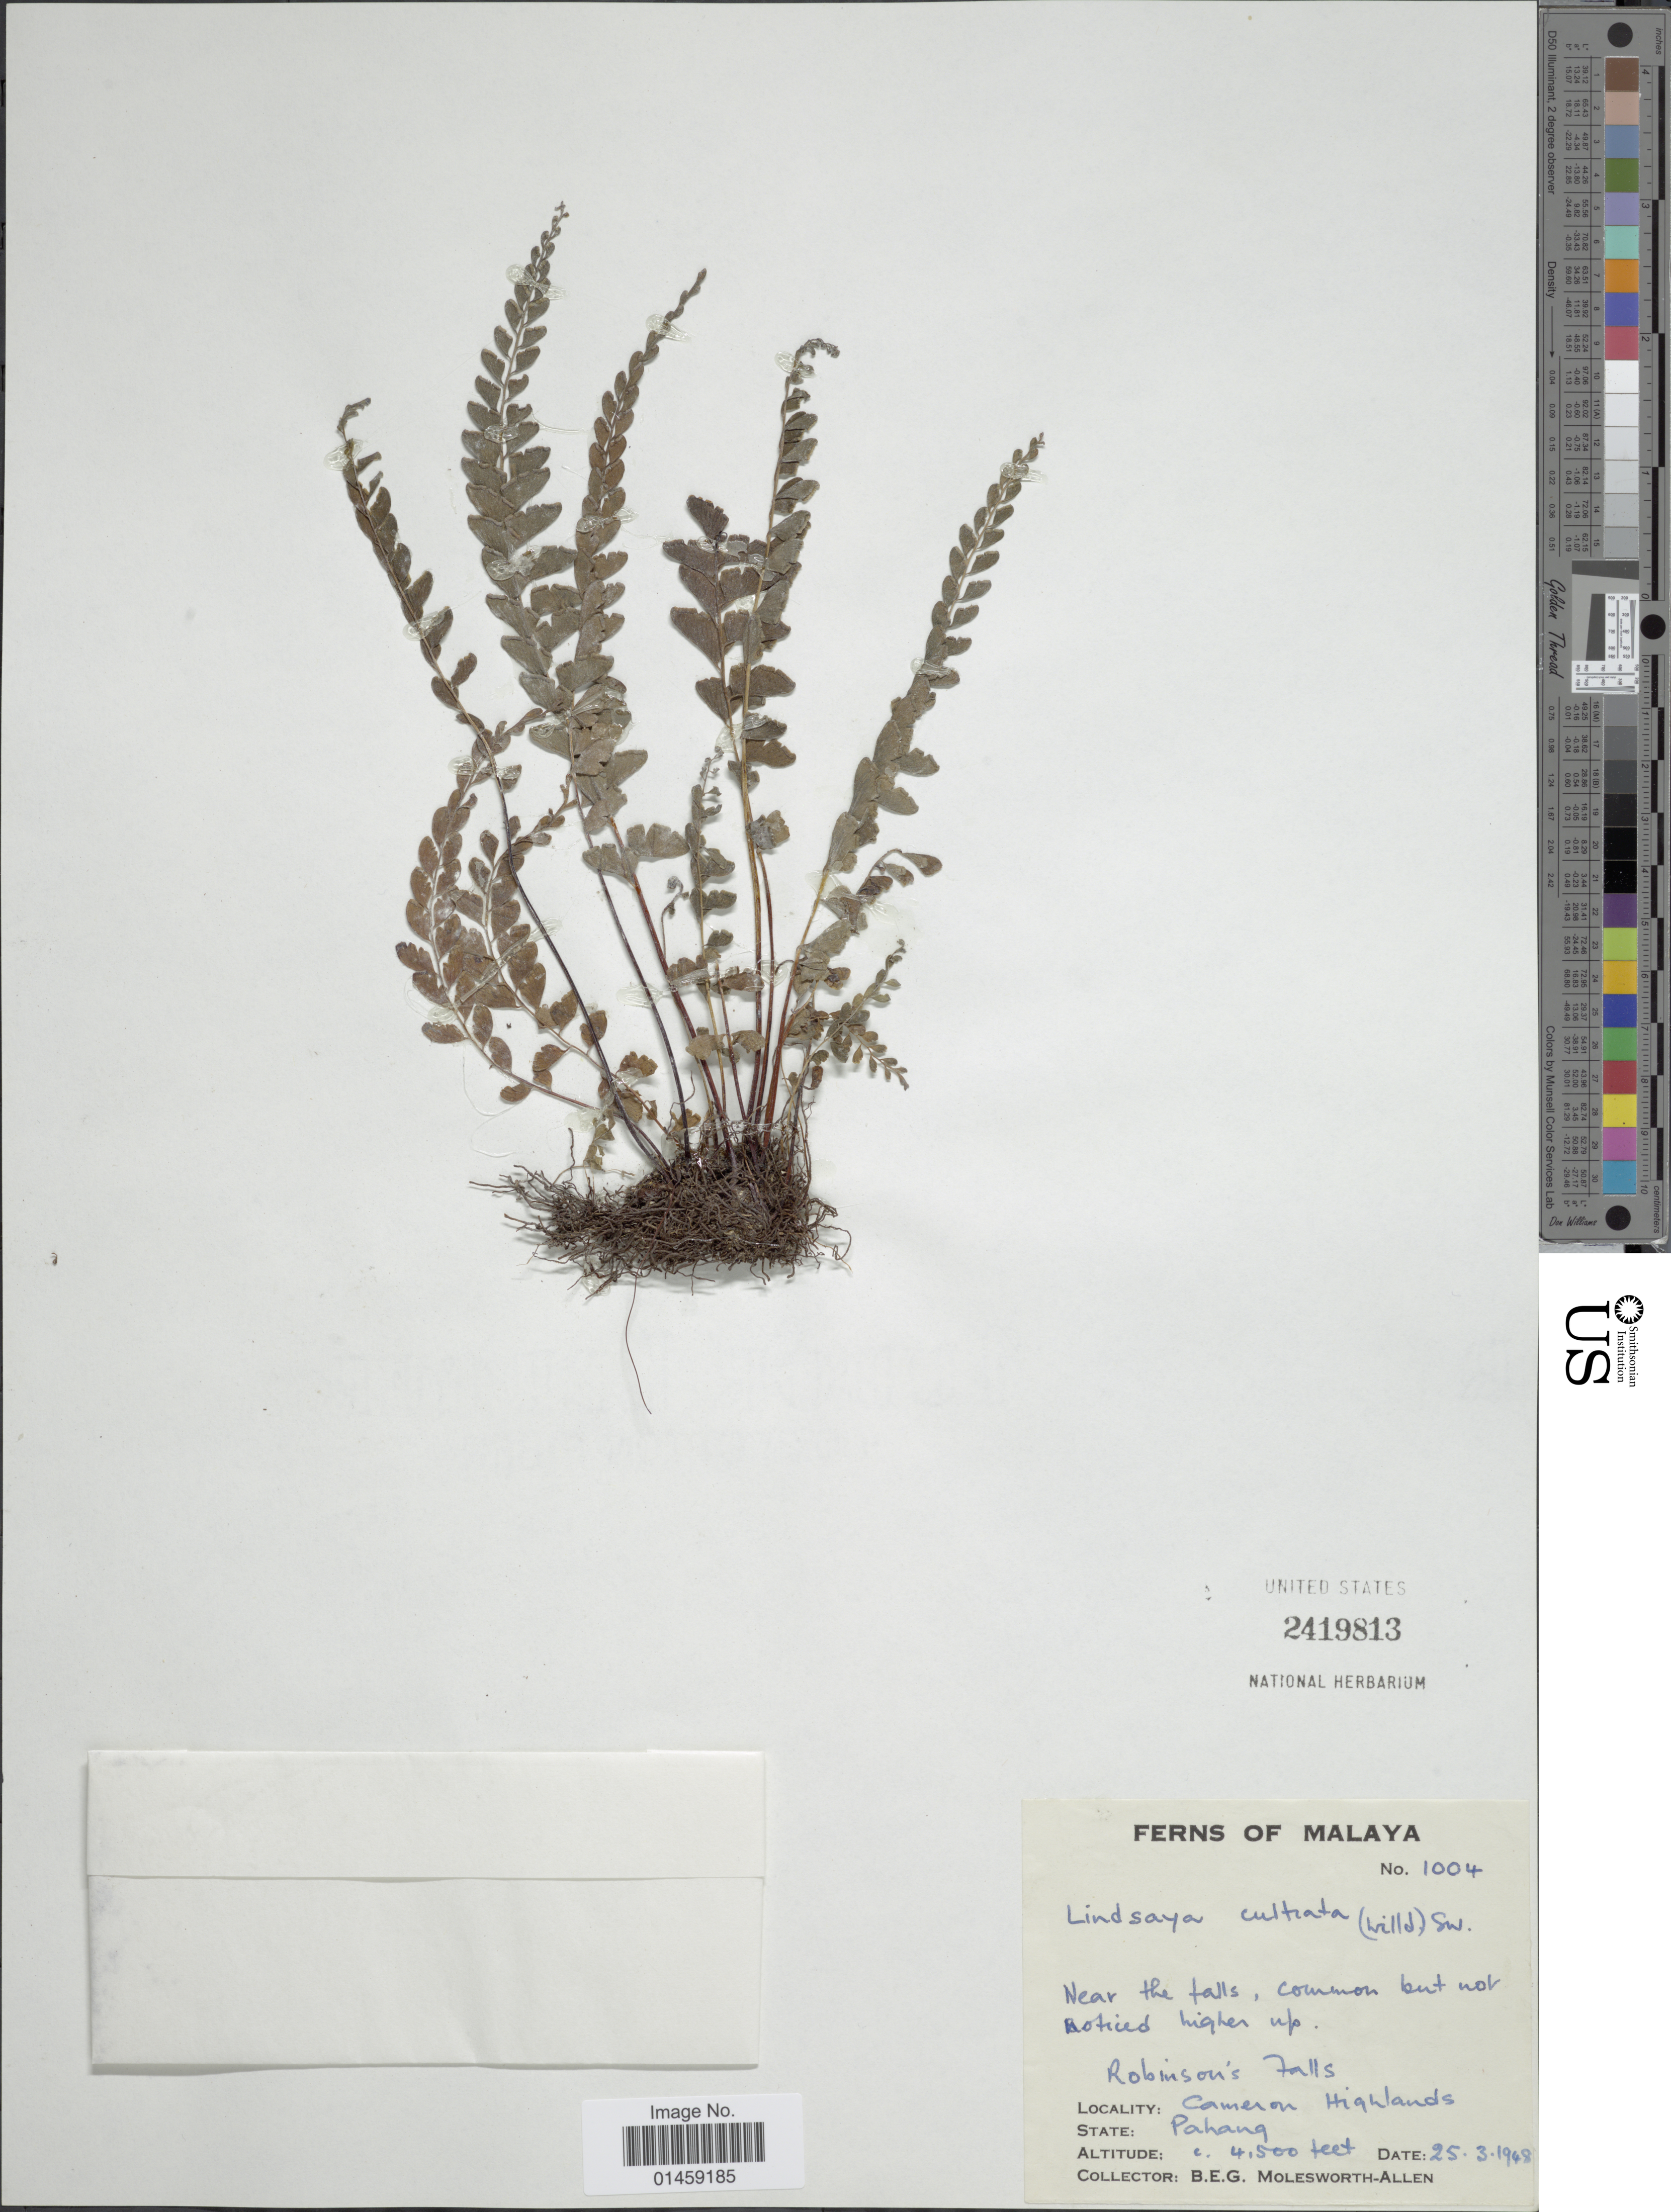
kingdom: Plantae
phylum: Tracheophyta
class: Polypodiopsida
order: Polypodiales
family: Lindsaeaceae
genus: Lindsaea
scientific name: Lindsaea odorata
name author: Roxb.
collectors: B. E. G. Molesworth-Allen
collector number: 1004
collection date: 1948-03-25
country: Malaysia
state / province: Pahang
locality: Malaya. Robinson's Falls. Cameron Highlands. State: Pahang.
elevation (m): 1372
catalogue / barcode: US 2419813